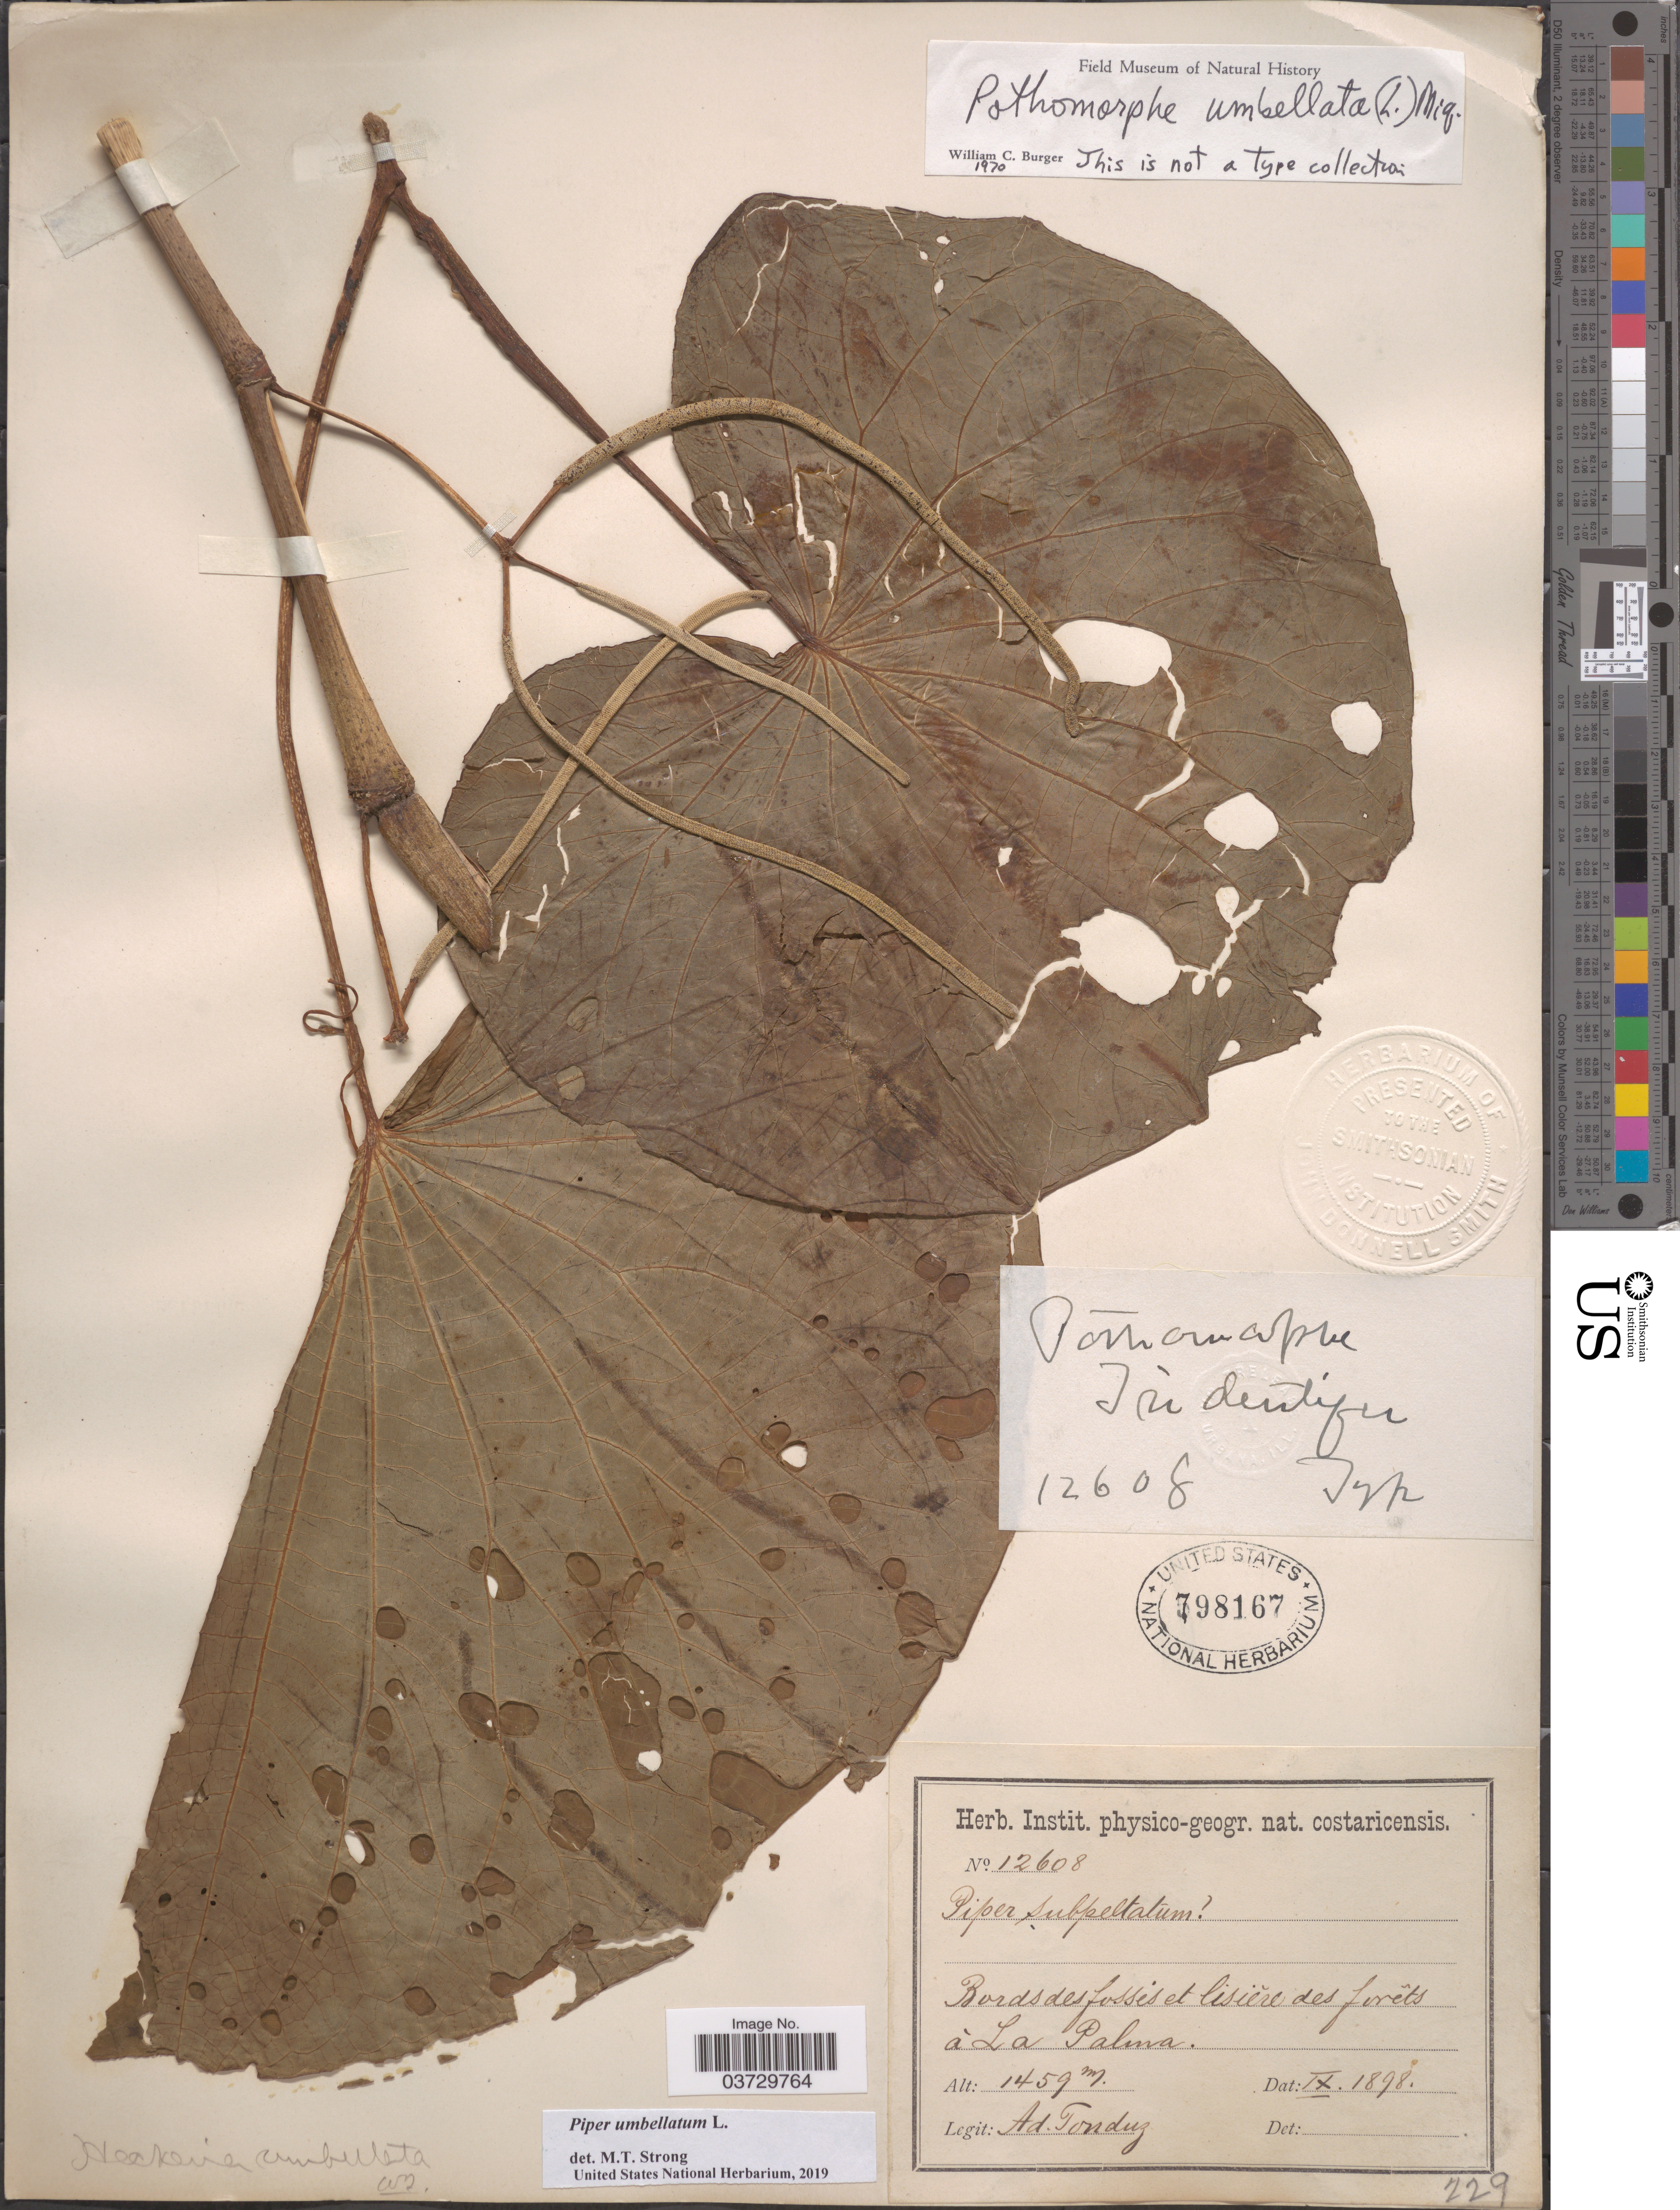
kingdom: Plantae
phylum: Tracheophyta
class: Magnoliopsida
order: Piperales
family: Piperaceae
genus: Piper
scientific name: Piper umbellatum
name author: L.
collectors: A. Tonduz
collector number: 12608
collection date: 1898-09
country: Costa Rica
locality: Bords des fosses et lisiĕre des forêts à La Palma.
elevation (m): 1459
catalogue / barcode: US 798167